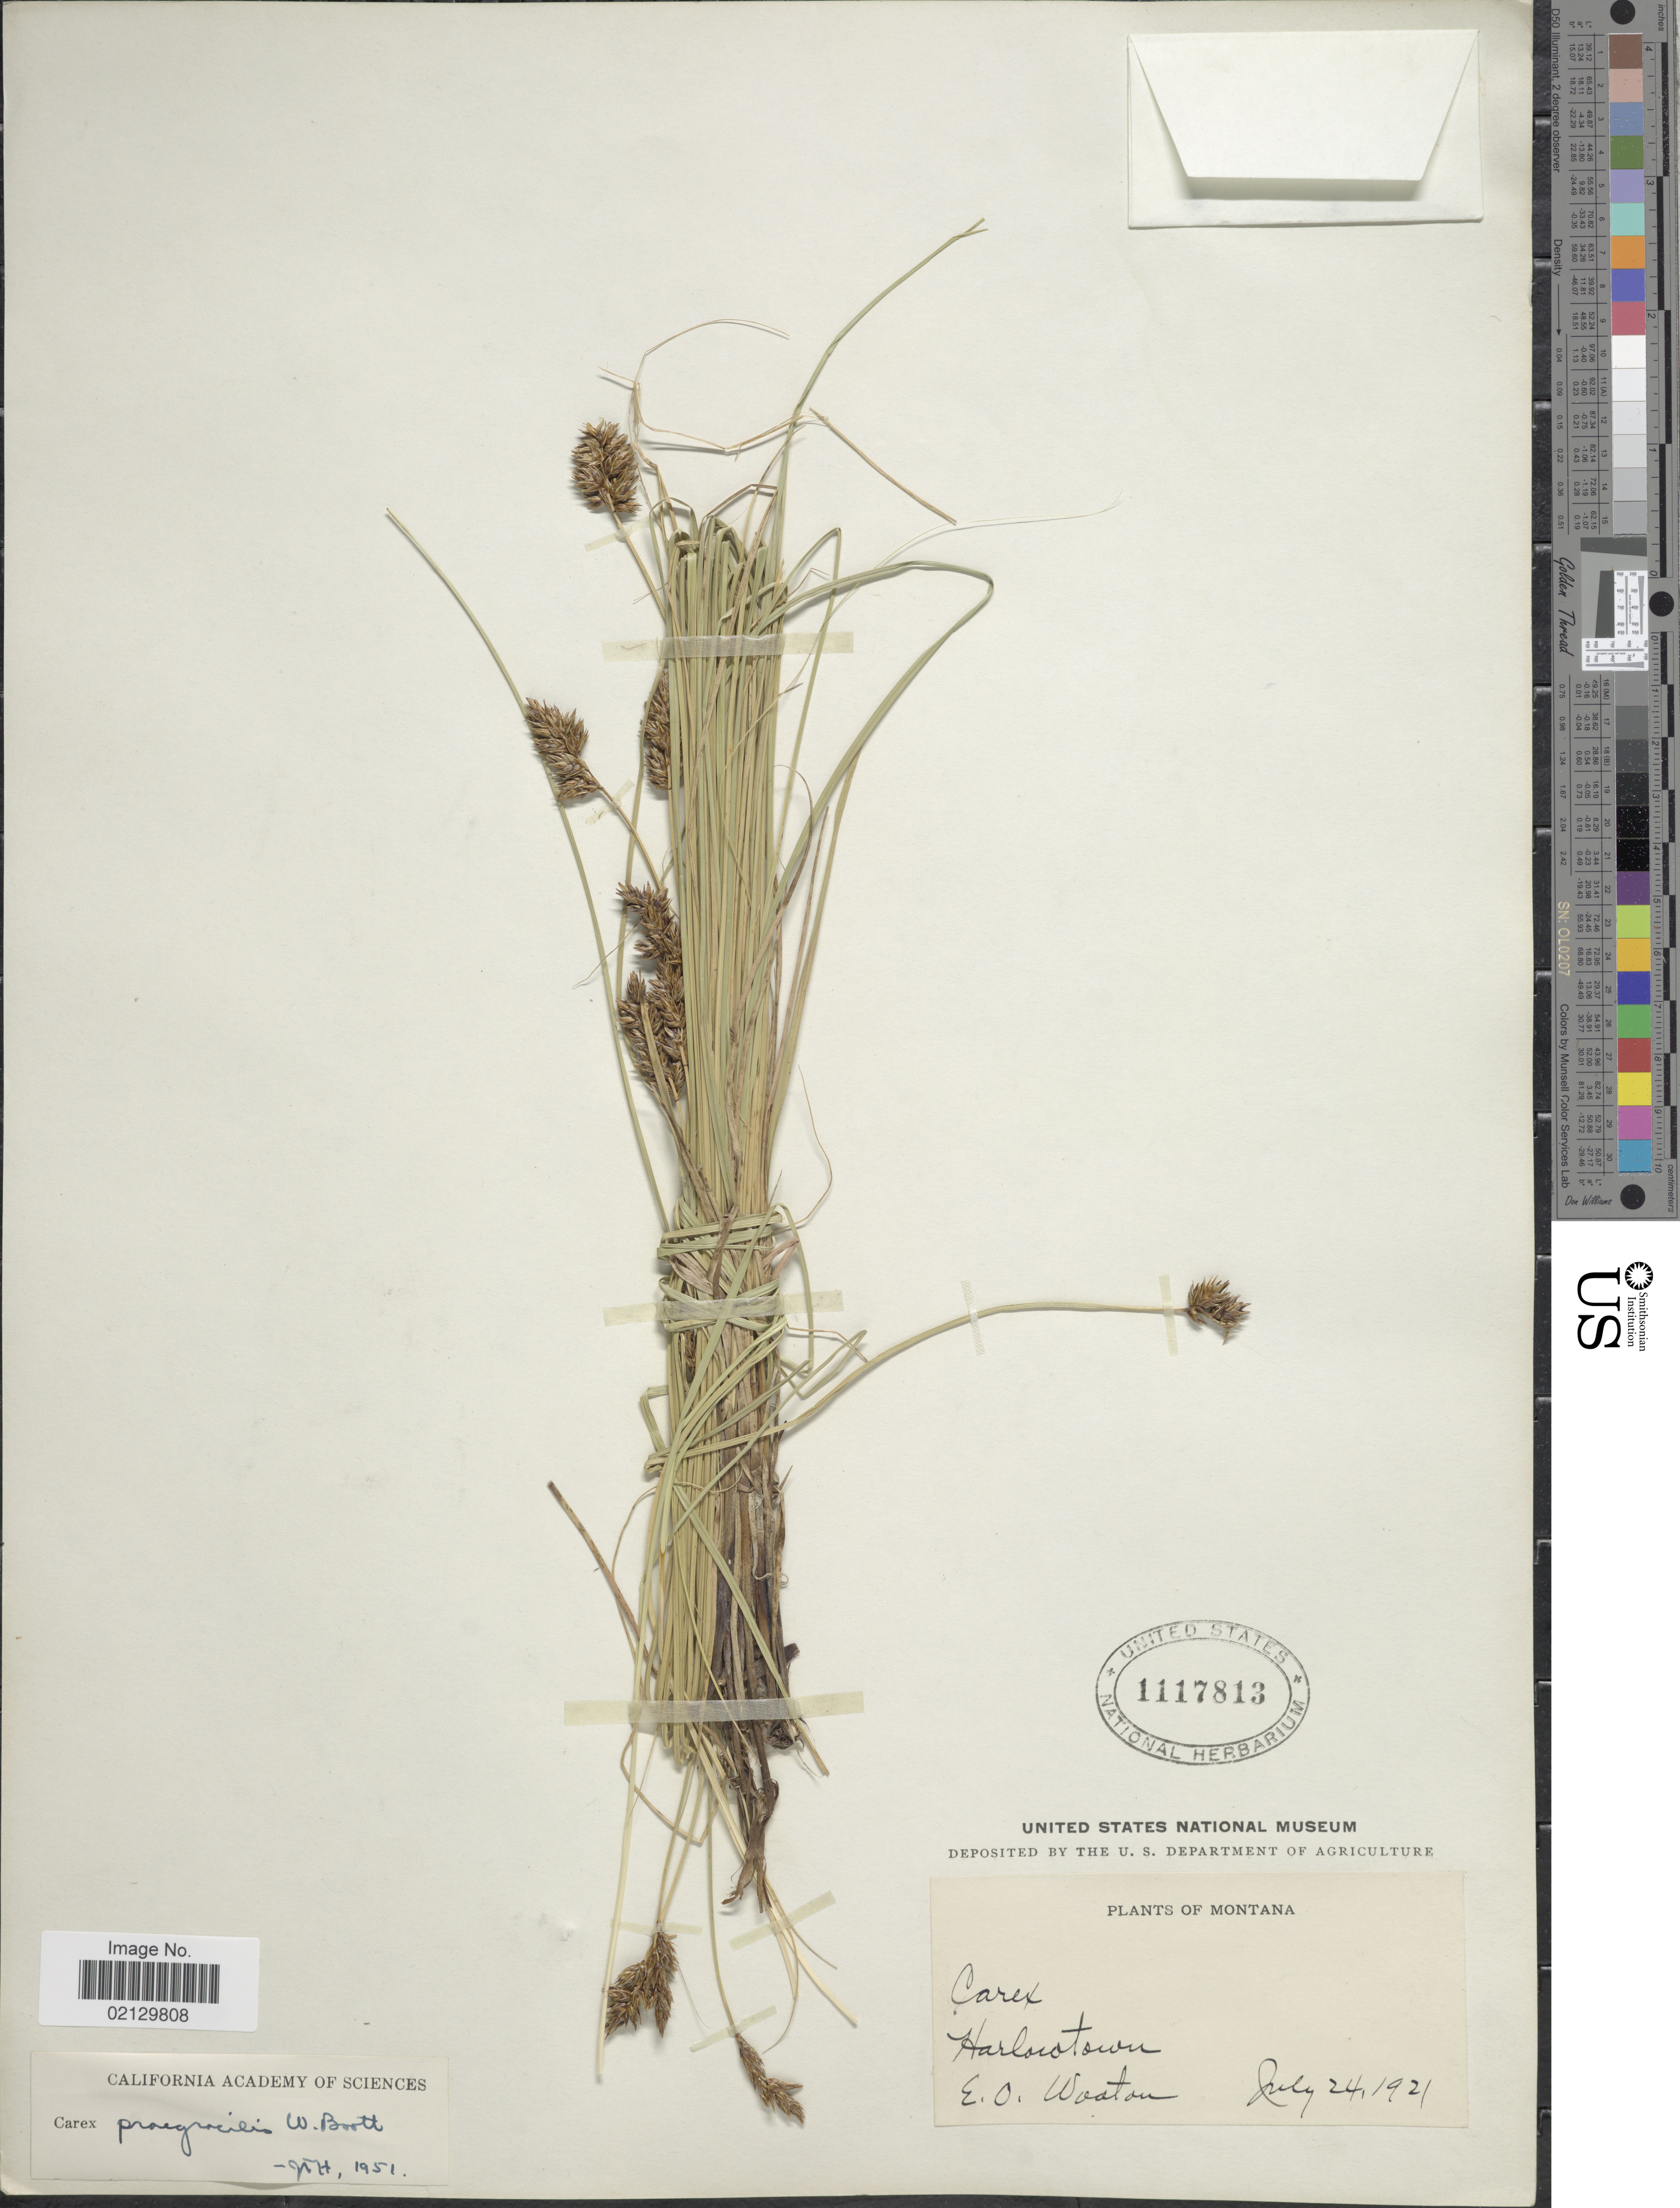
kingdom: Plantae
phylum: Tracheophyta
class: Liliopsida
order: Poales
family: Cyperaceae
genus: Carex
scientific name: Carex praegracilis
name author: W. Boott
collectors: E. O. Wooton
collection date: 1921-07-24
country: United States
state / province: Montana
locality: Harlowtown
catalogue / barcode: US 1117813